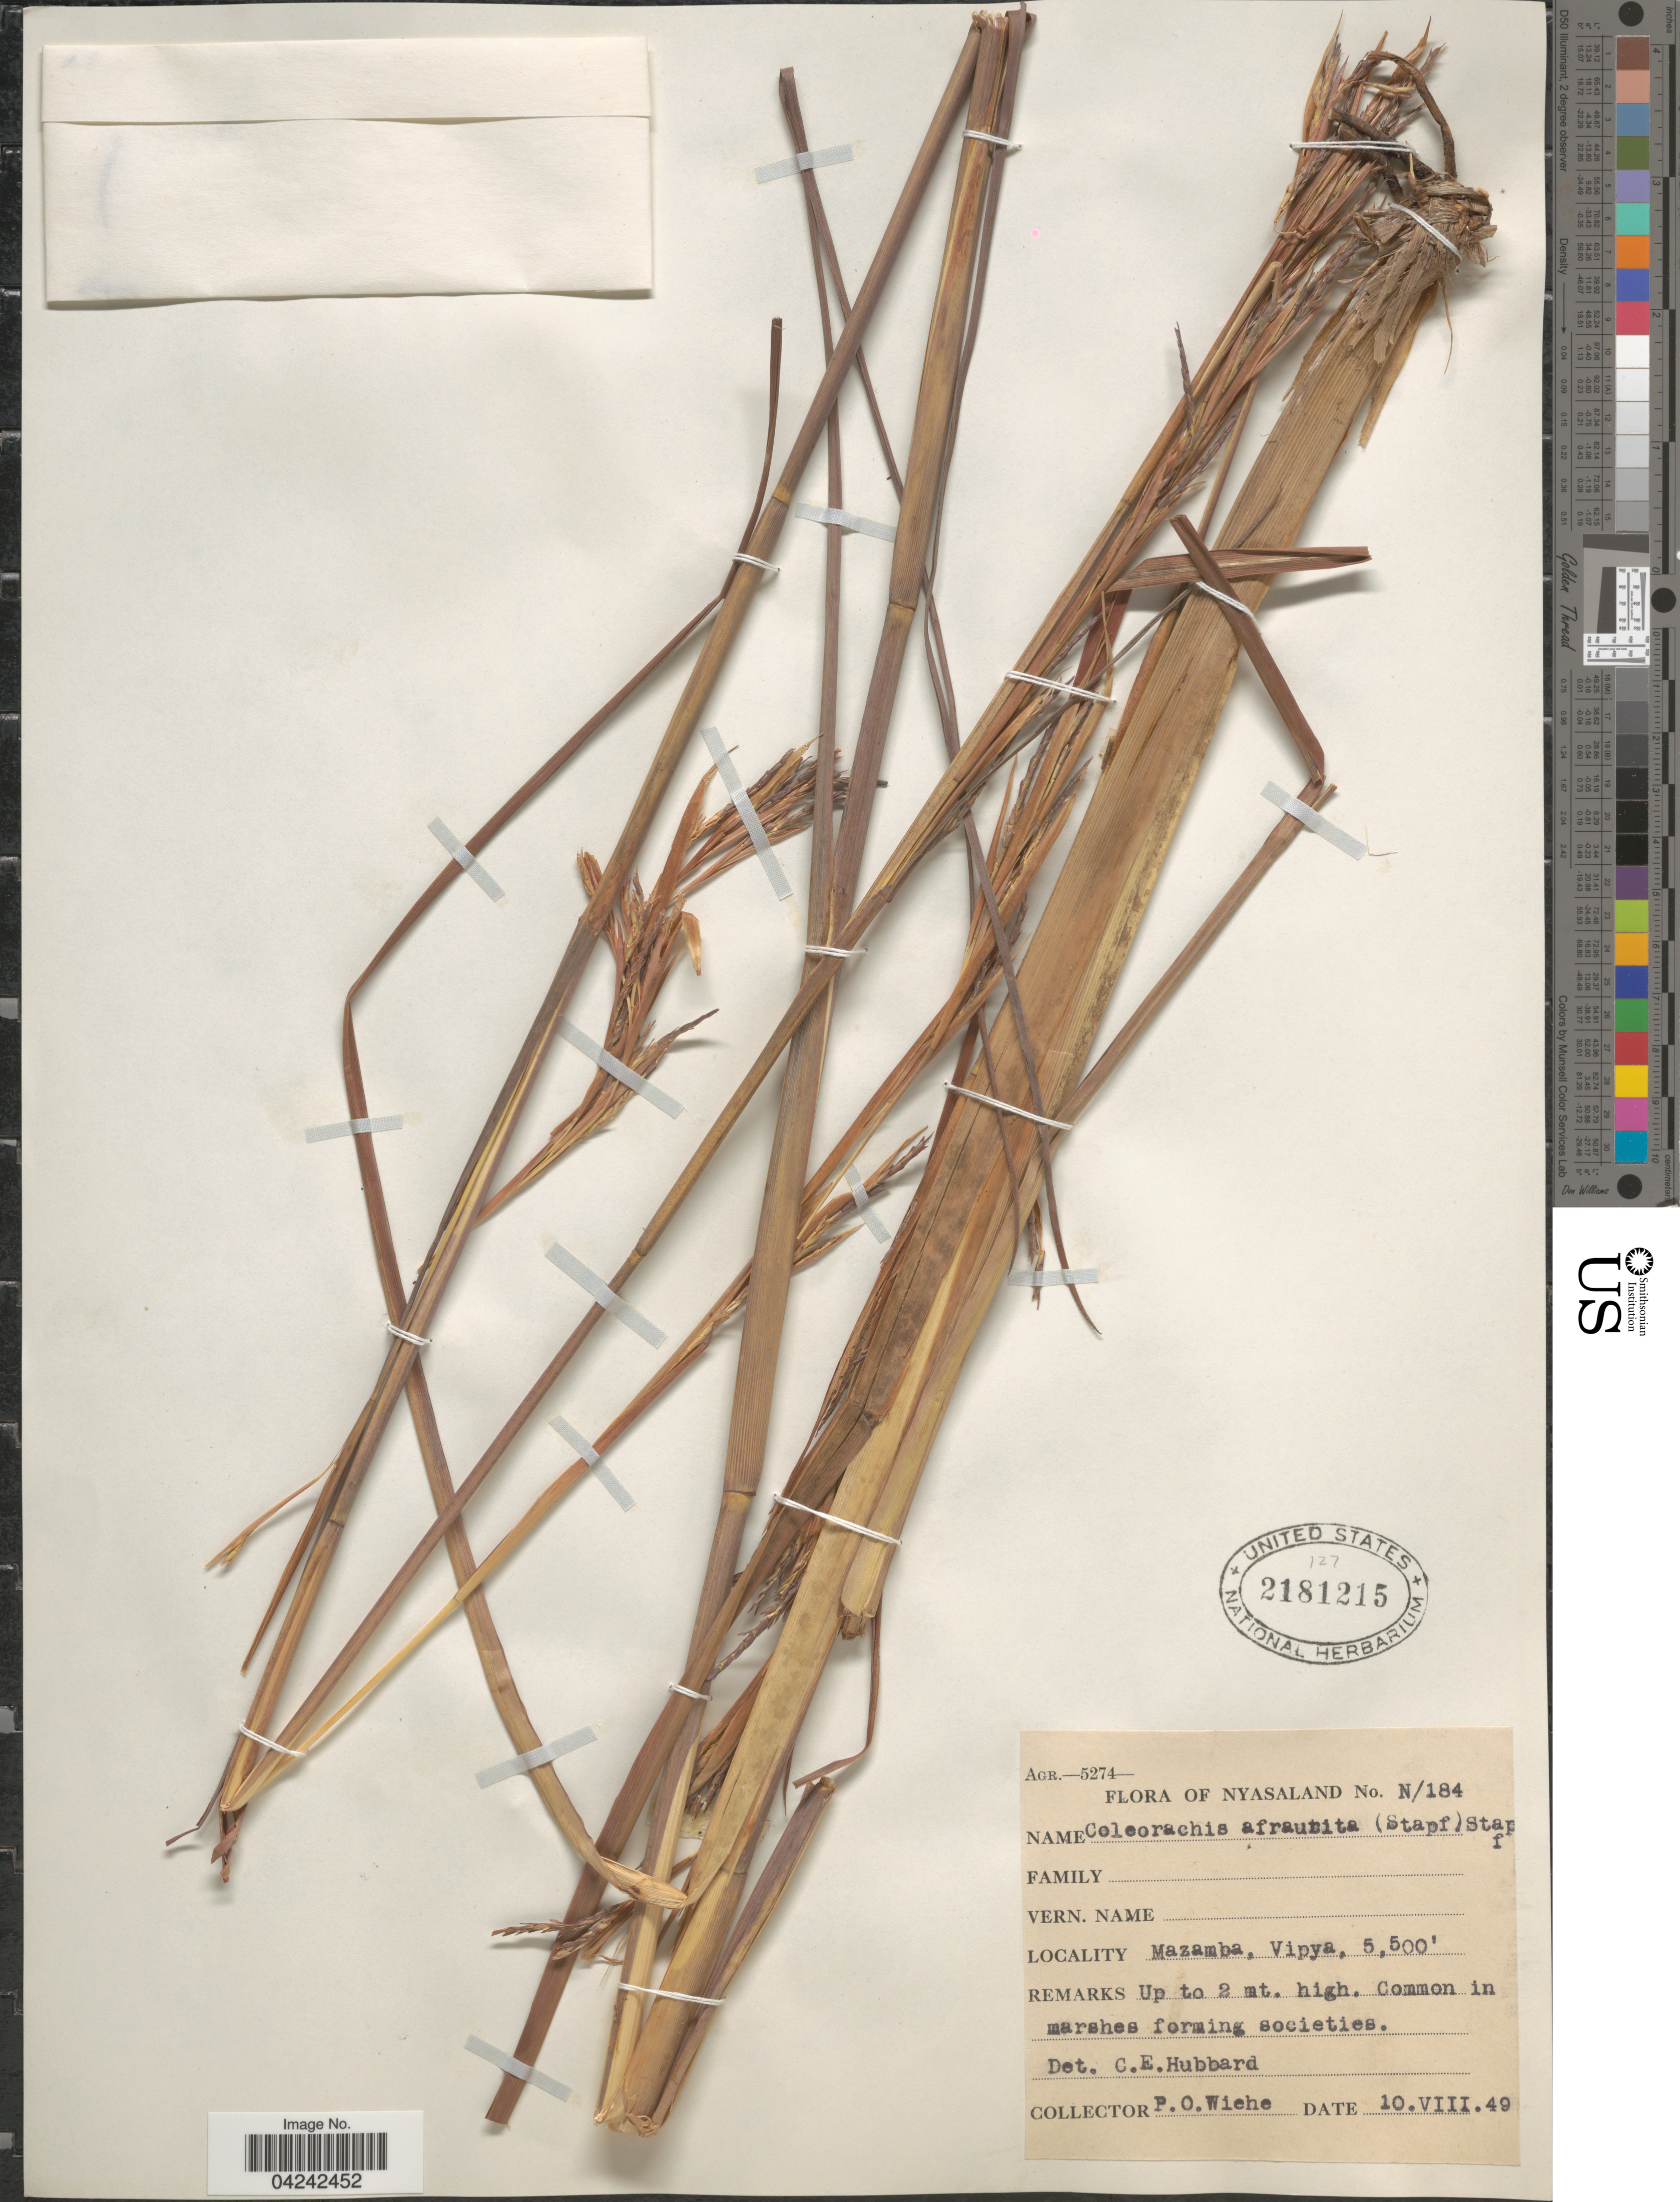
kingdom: Plantae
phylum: Tracheophyta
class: Liliopsida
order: Poales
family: Poaceae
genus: Rottboellia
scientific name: Rottboellia afraurita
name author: Stapf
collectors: P. Wiehe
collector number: N/184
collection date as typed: Transcribed d/m/y: 10/8/49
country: Malawi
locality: Nyasaland. Mazamba, Vipya.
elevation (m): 1676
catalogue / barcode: US 2181215